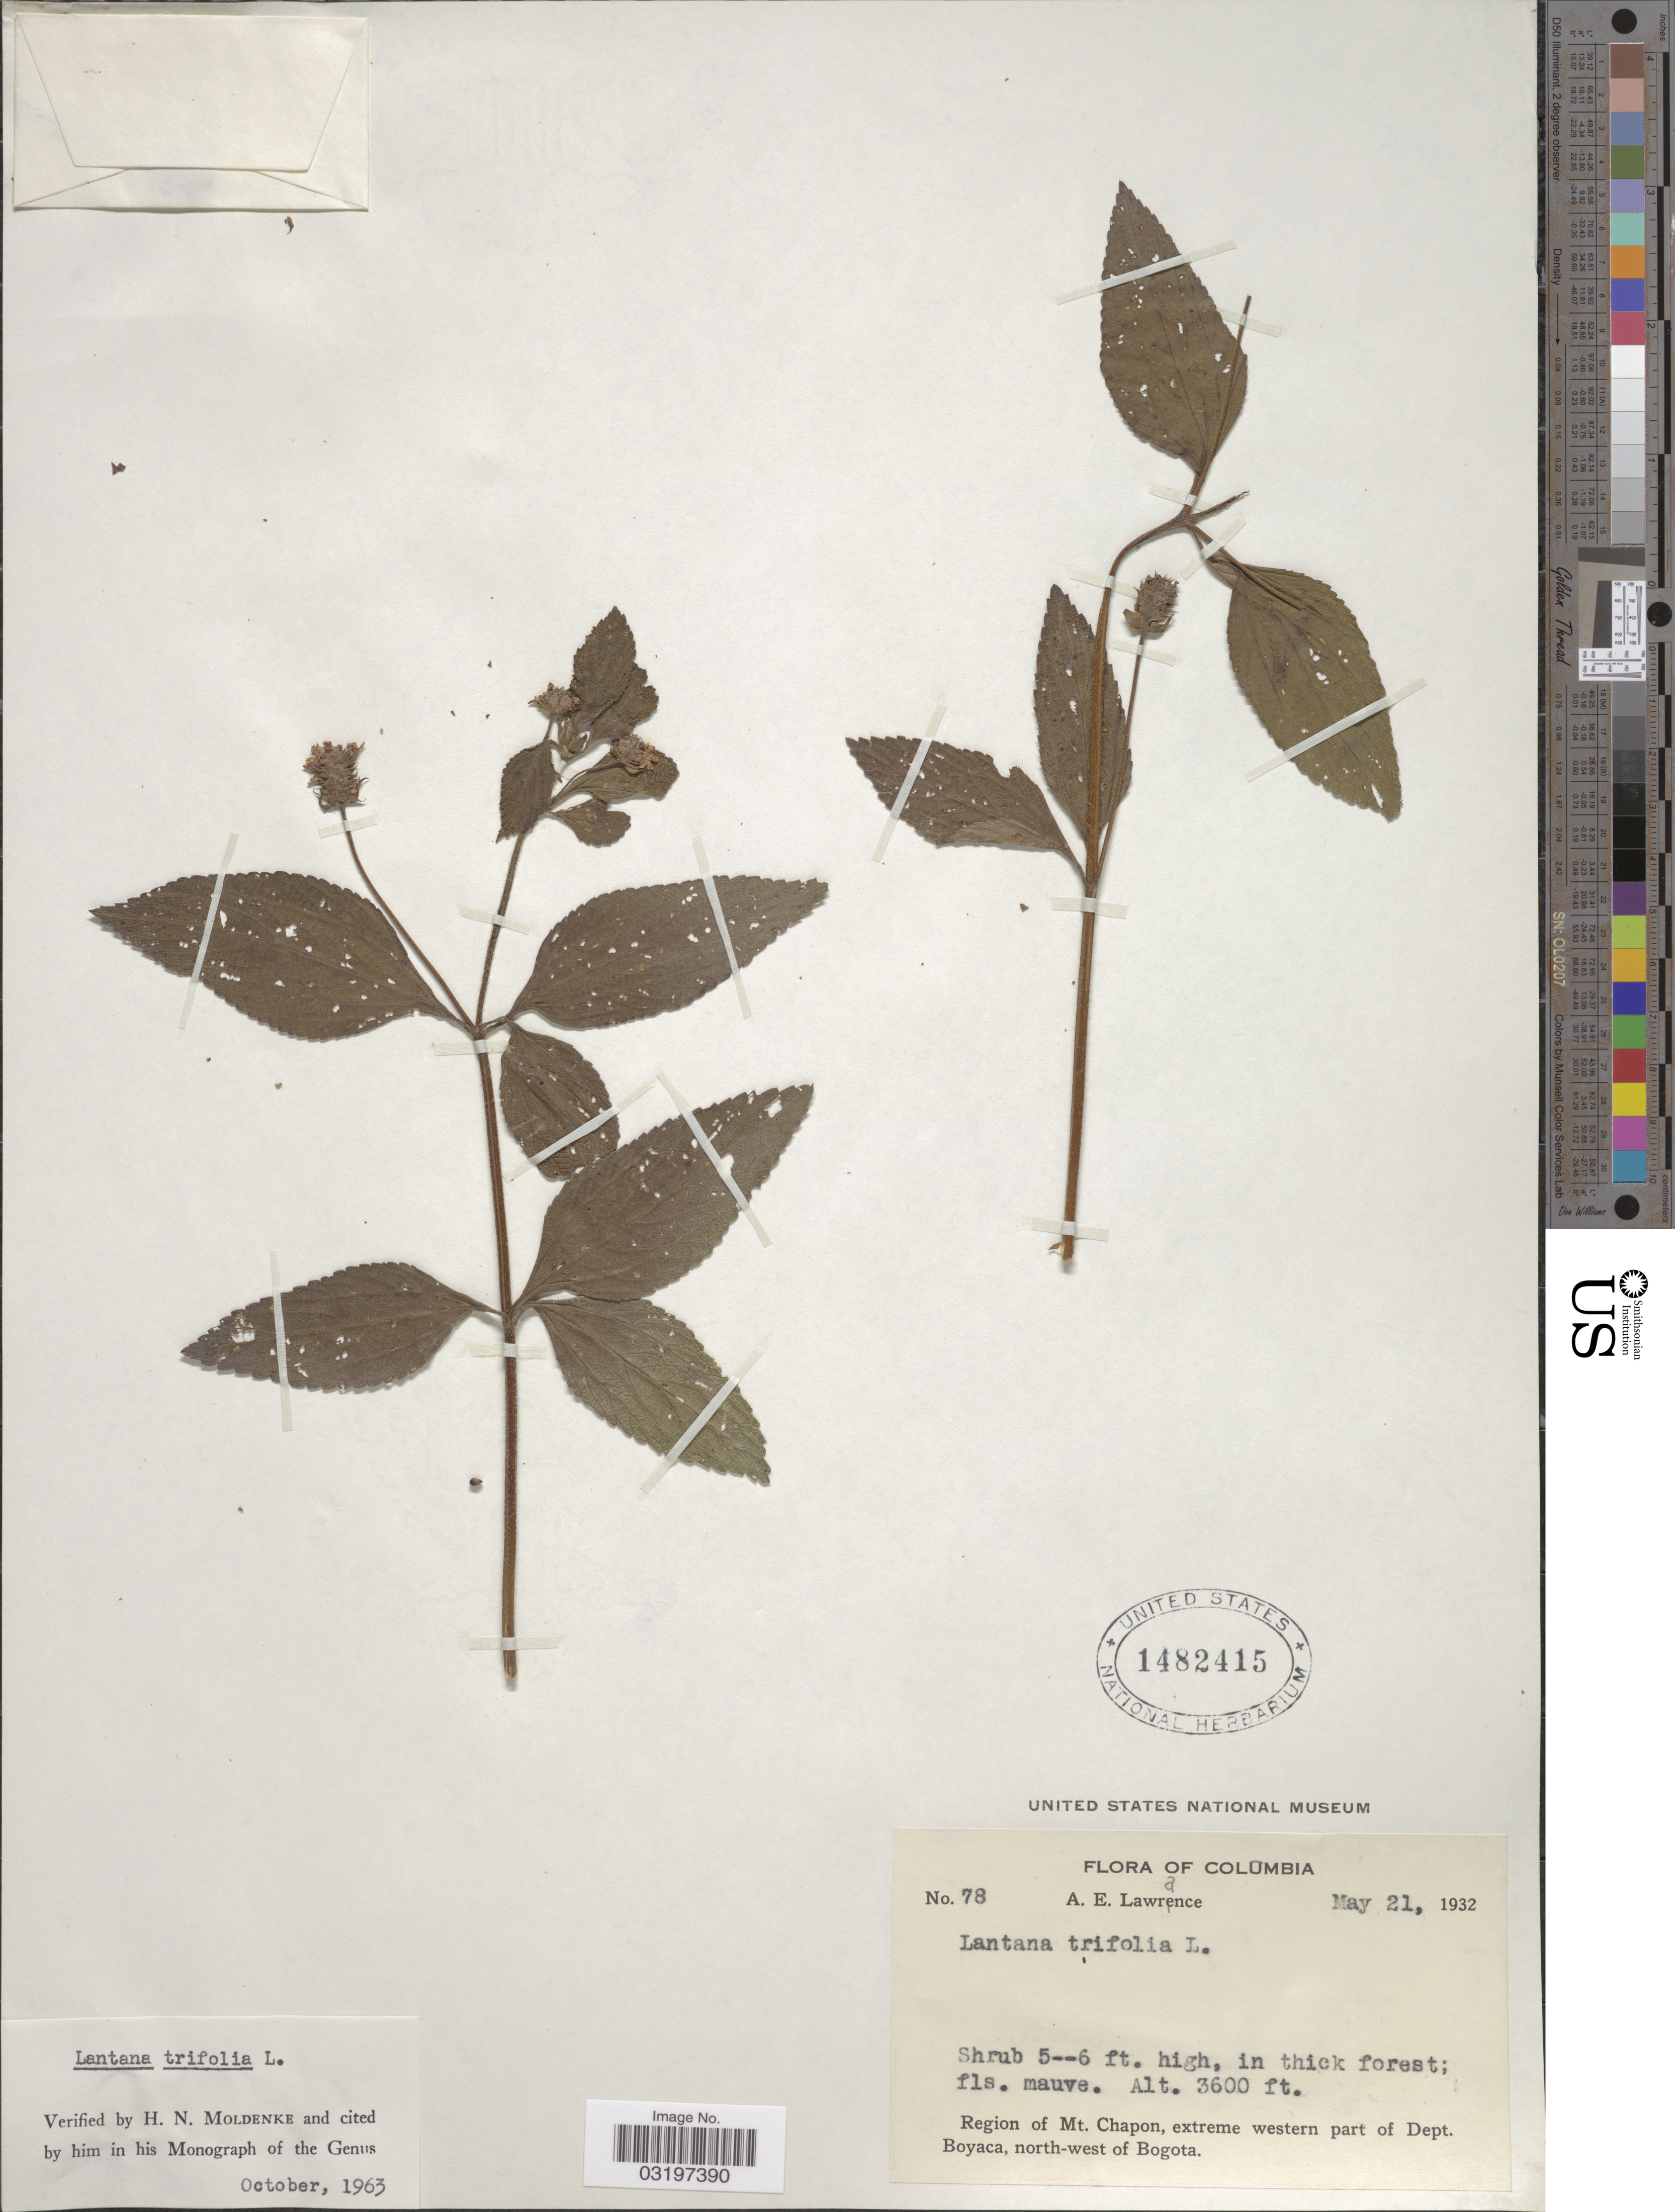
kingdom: Plantae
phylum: Tracheophyta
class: Magnoliopsida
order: Lamiales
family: Verbenaceae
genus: Lantana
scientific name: Lantana trifolia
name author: L.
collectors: A. Lawrance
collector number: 78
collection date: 1932-05-21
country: Colombia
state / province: Boyacá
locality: Region of Mt. Chapon, extreme western part of Dept. Boyaca, north-west of Bogota.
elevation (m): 1097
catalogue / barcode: US 1482415